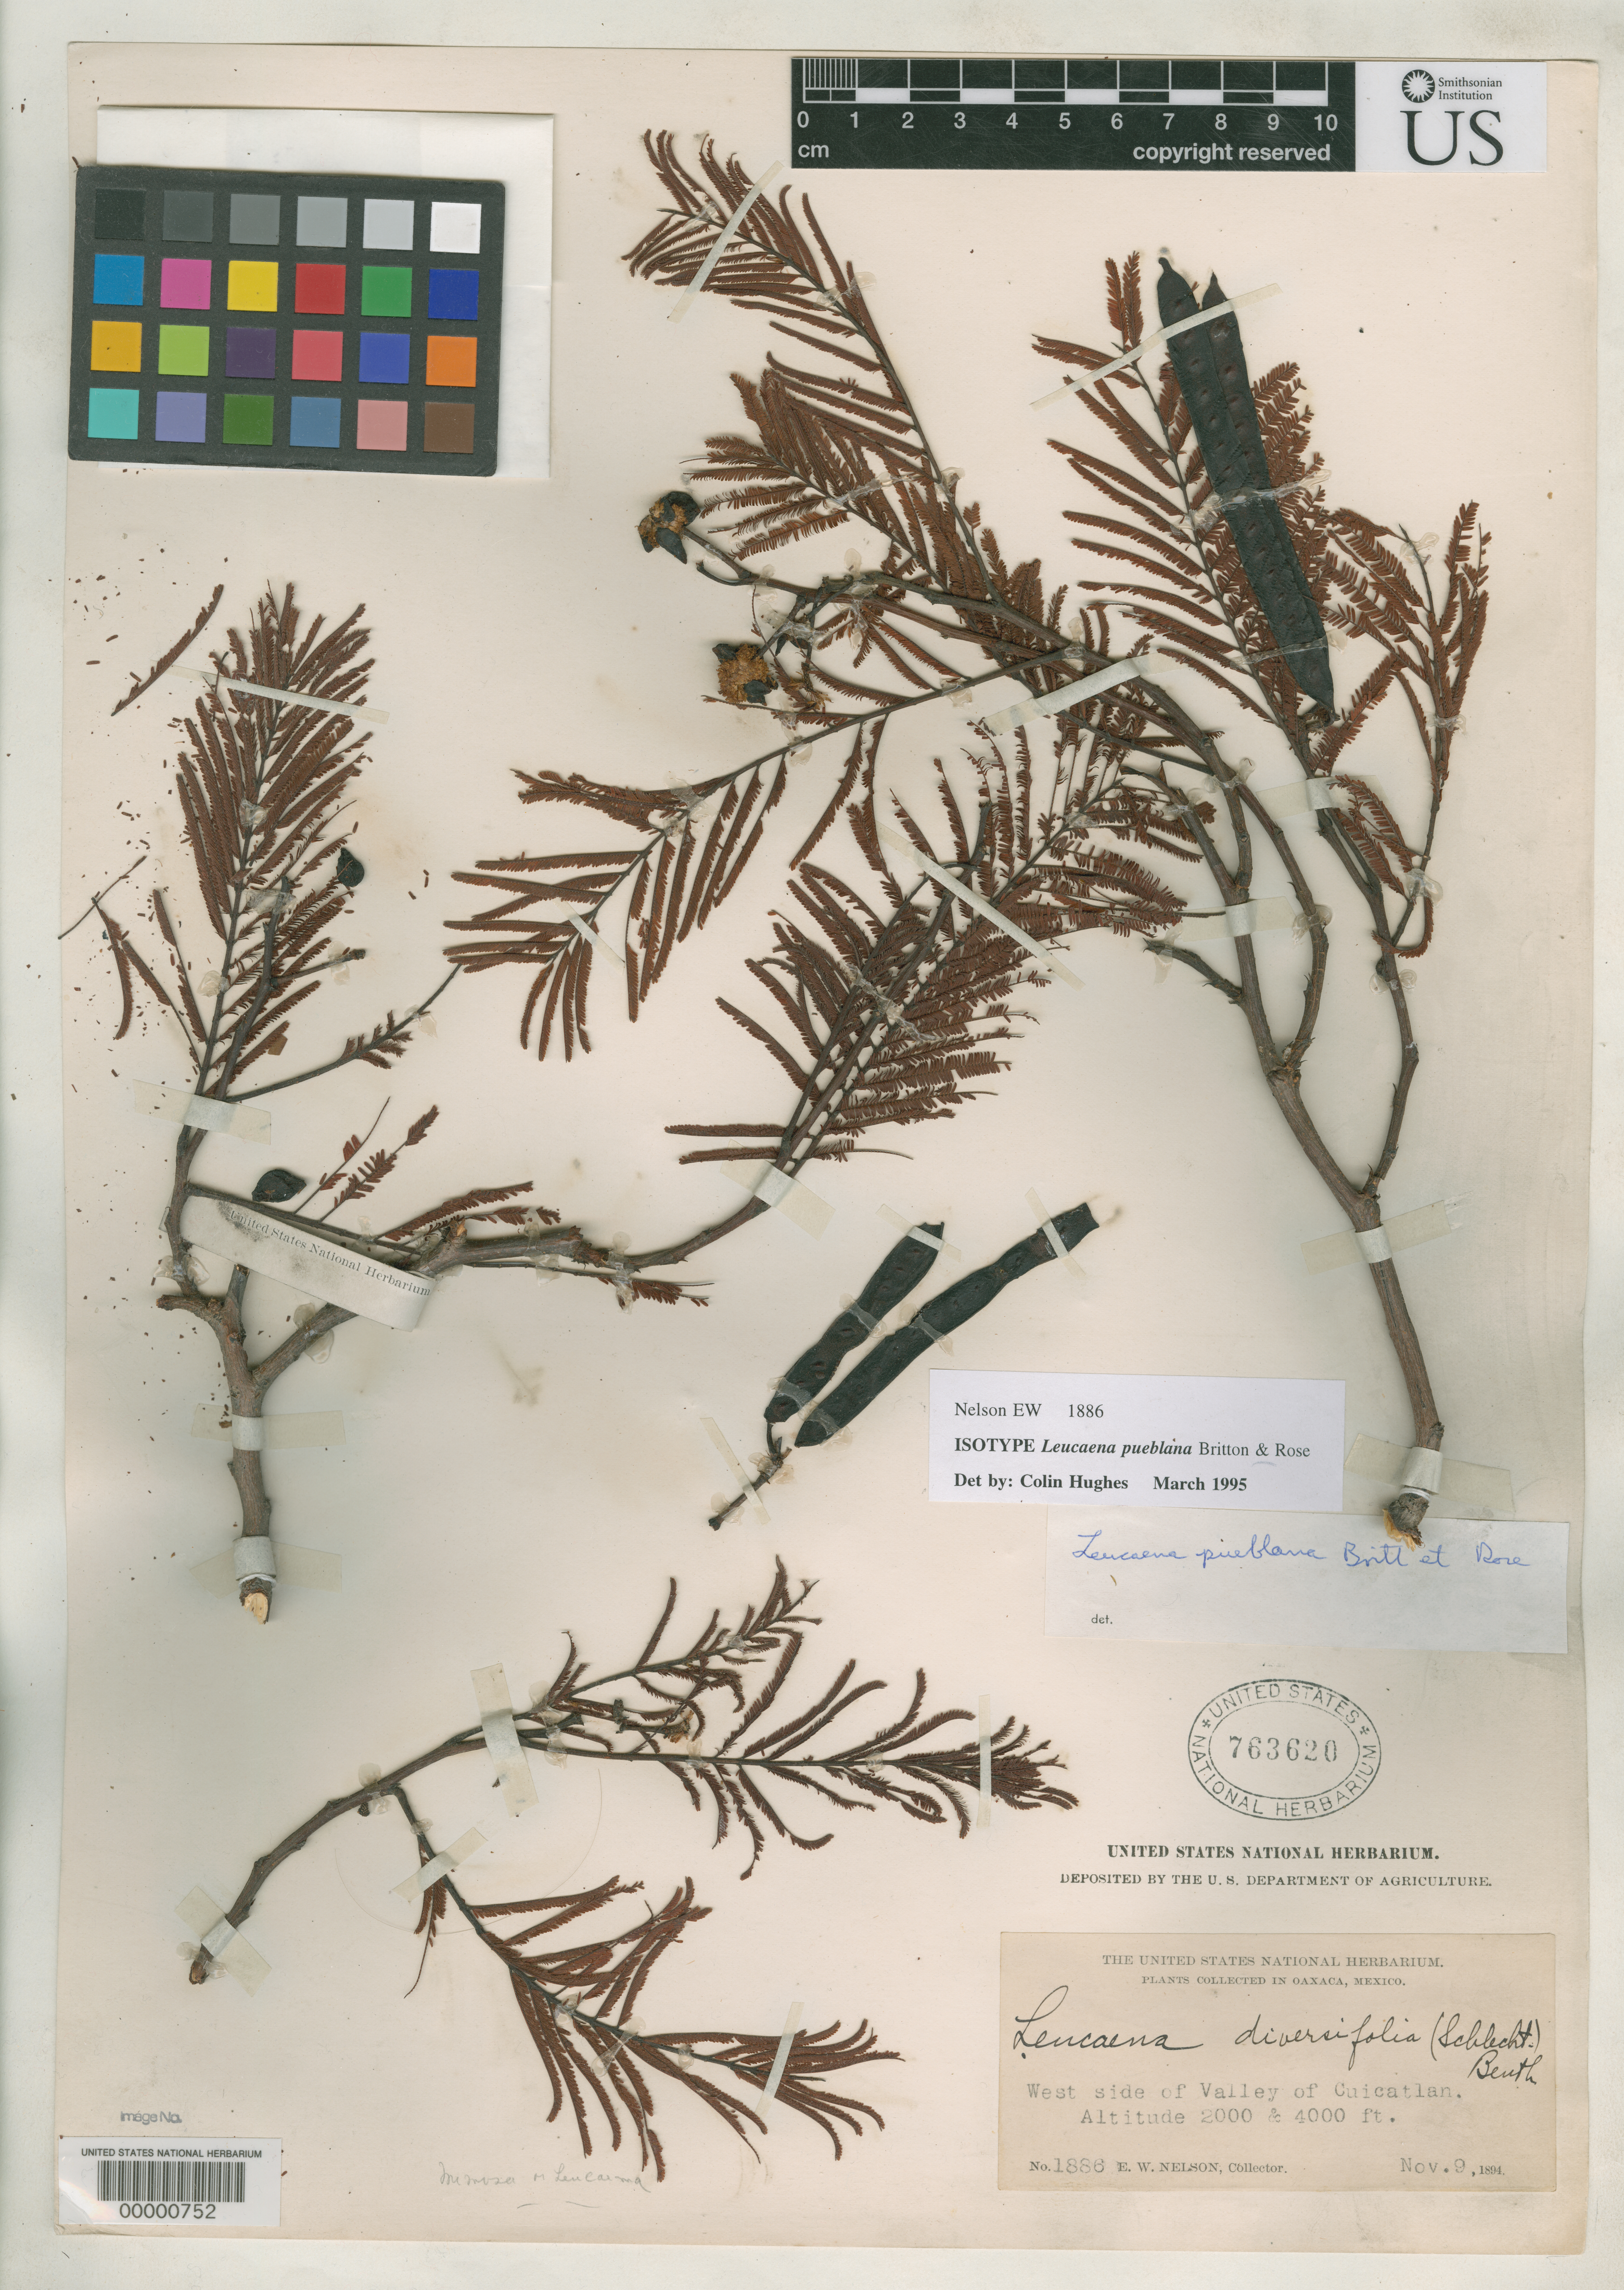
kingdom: Plantae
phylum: Tracheophyta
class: Magnoliopsida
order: Fabales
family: Fabaceae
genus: Leucaena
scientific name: Leucaena pueblana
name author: Britton & Rose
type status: Isotype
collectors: E. W. Nelson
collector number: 1886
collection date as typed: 09 Nov 1894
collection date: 1894-11-09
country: Mexico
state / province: Oaxaca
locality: W side of valley of Cuicatlan.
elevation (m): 2000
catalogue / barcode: US 763620